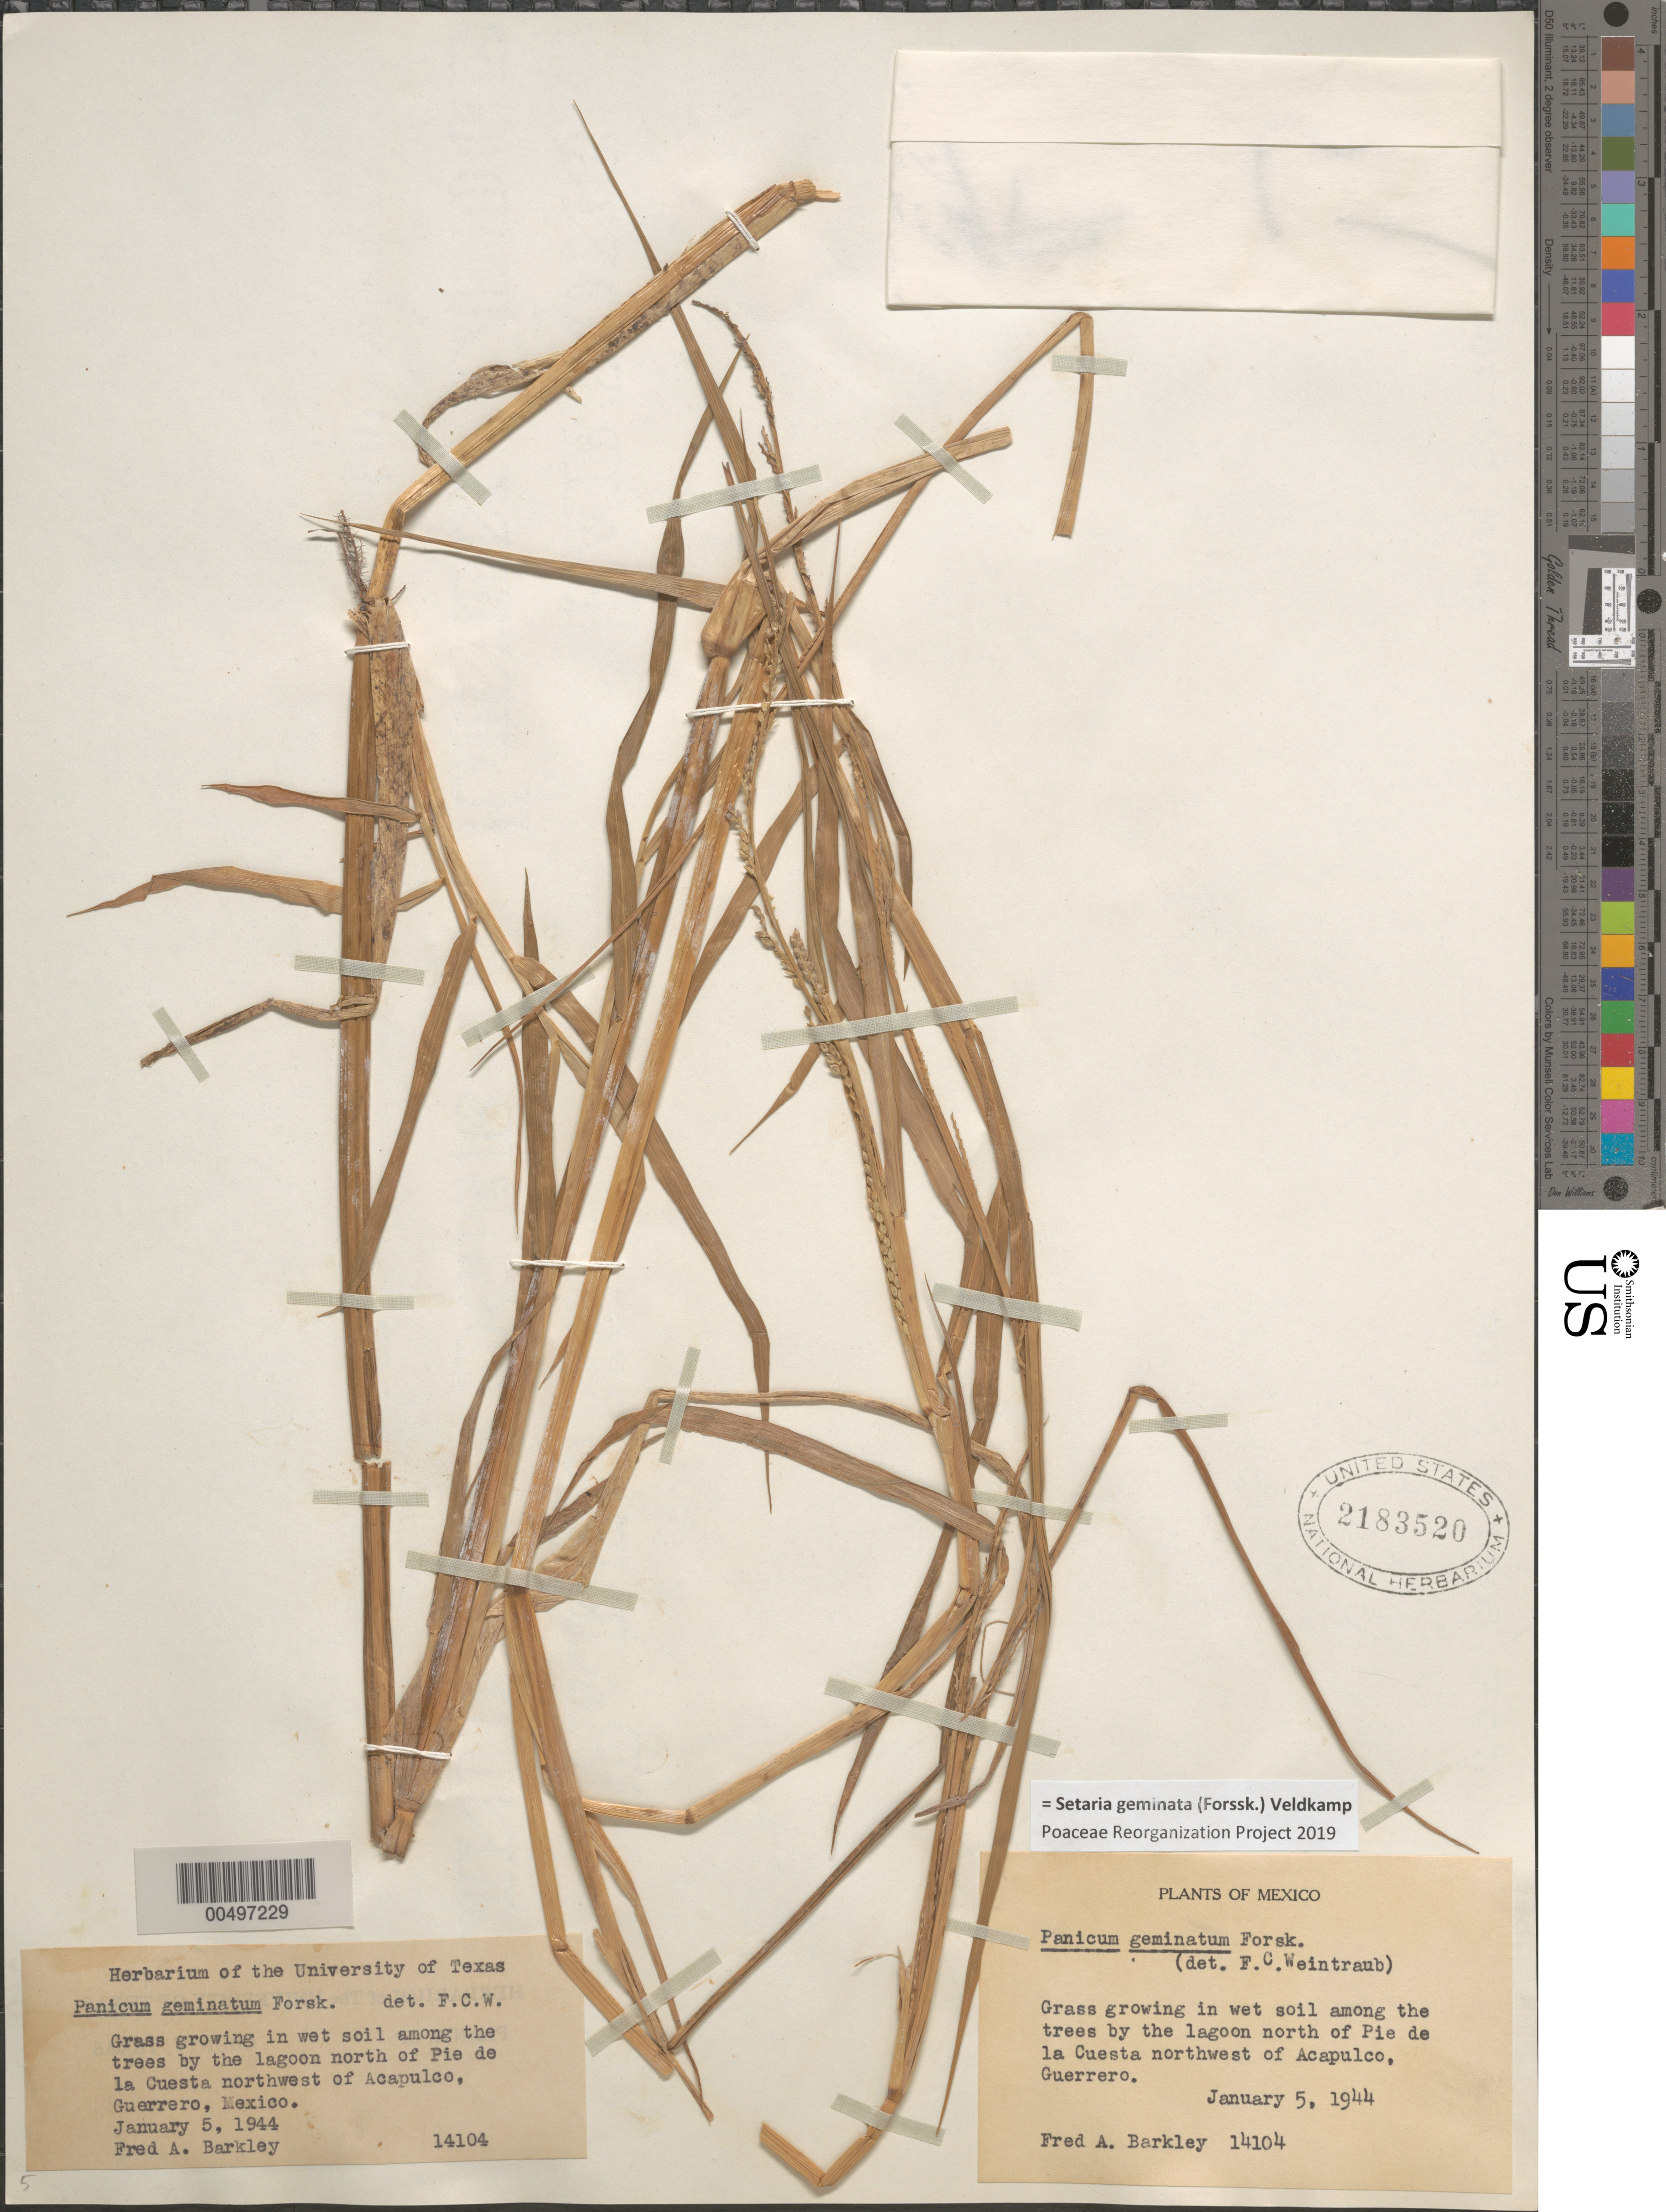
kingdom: Plantae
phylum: Tracheophyta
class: Liliopsida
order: Poales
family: Poaceae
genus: Setaria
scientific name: Setaria geminata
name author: (Forssk.) Veldkamp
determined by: Poaceae Reorganization Project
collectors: F. A. Barkley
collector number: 14104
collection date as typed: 5 Jan 1944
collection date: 1944-01-05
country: Mexico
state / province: Guerrero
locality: By the lagoon N of Pie de La Cuesta, NW of Acapulco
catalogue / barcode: US 2183520